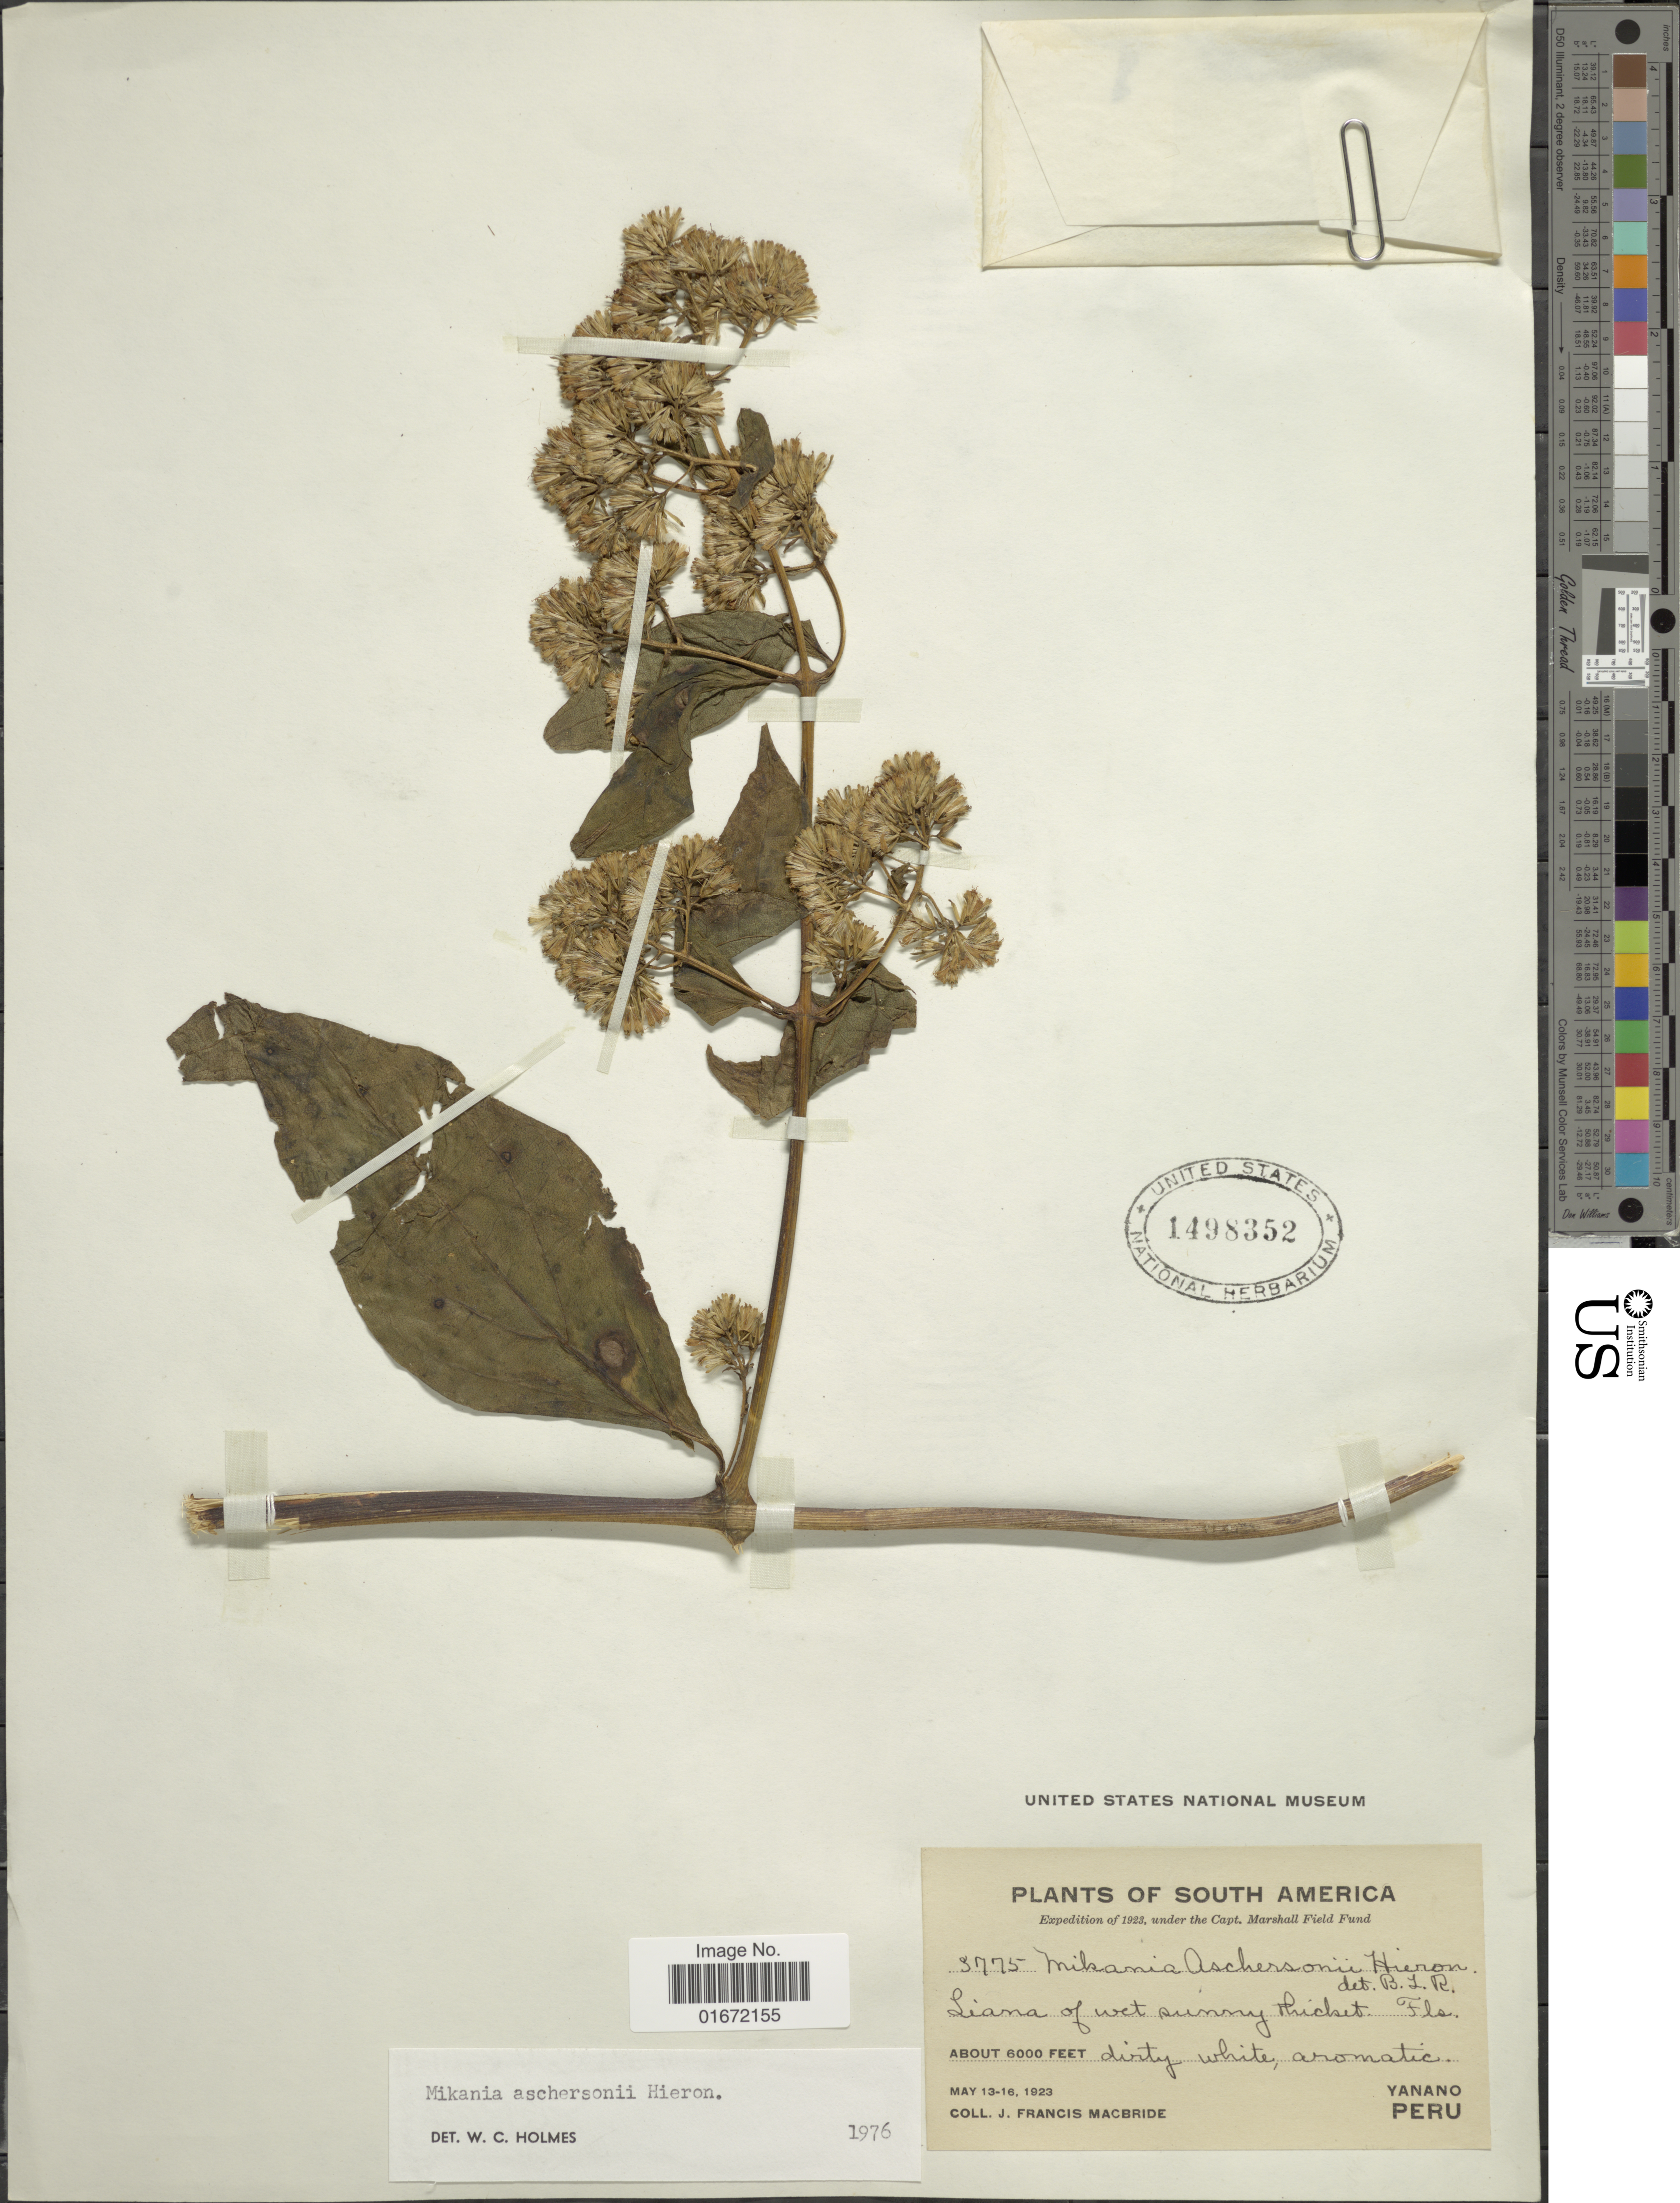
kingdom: Plantae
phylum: Tracheophyta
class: Magnoliopsida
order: Asterales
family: Asteraceae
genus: Mikania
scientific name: Mikania aschersonii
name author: Hieron.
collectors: J. F. Macbride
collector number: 3775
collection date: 1923-05-13/1923-05-16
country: Peru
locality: Yanano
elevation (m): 1829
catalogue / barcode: US 1498352